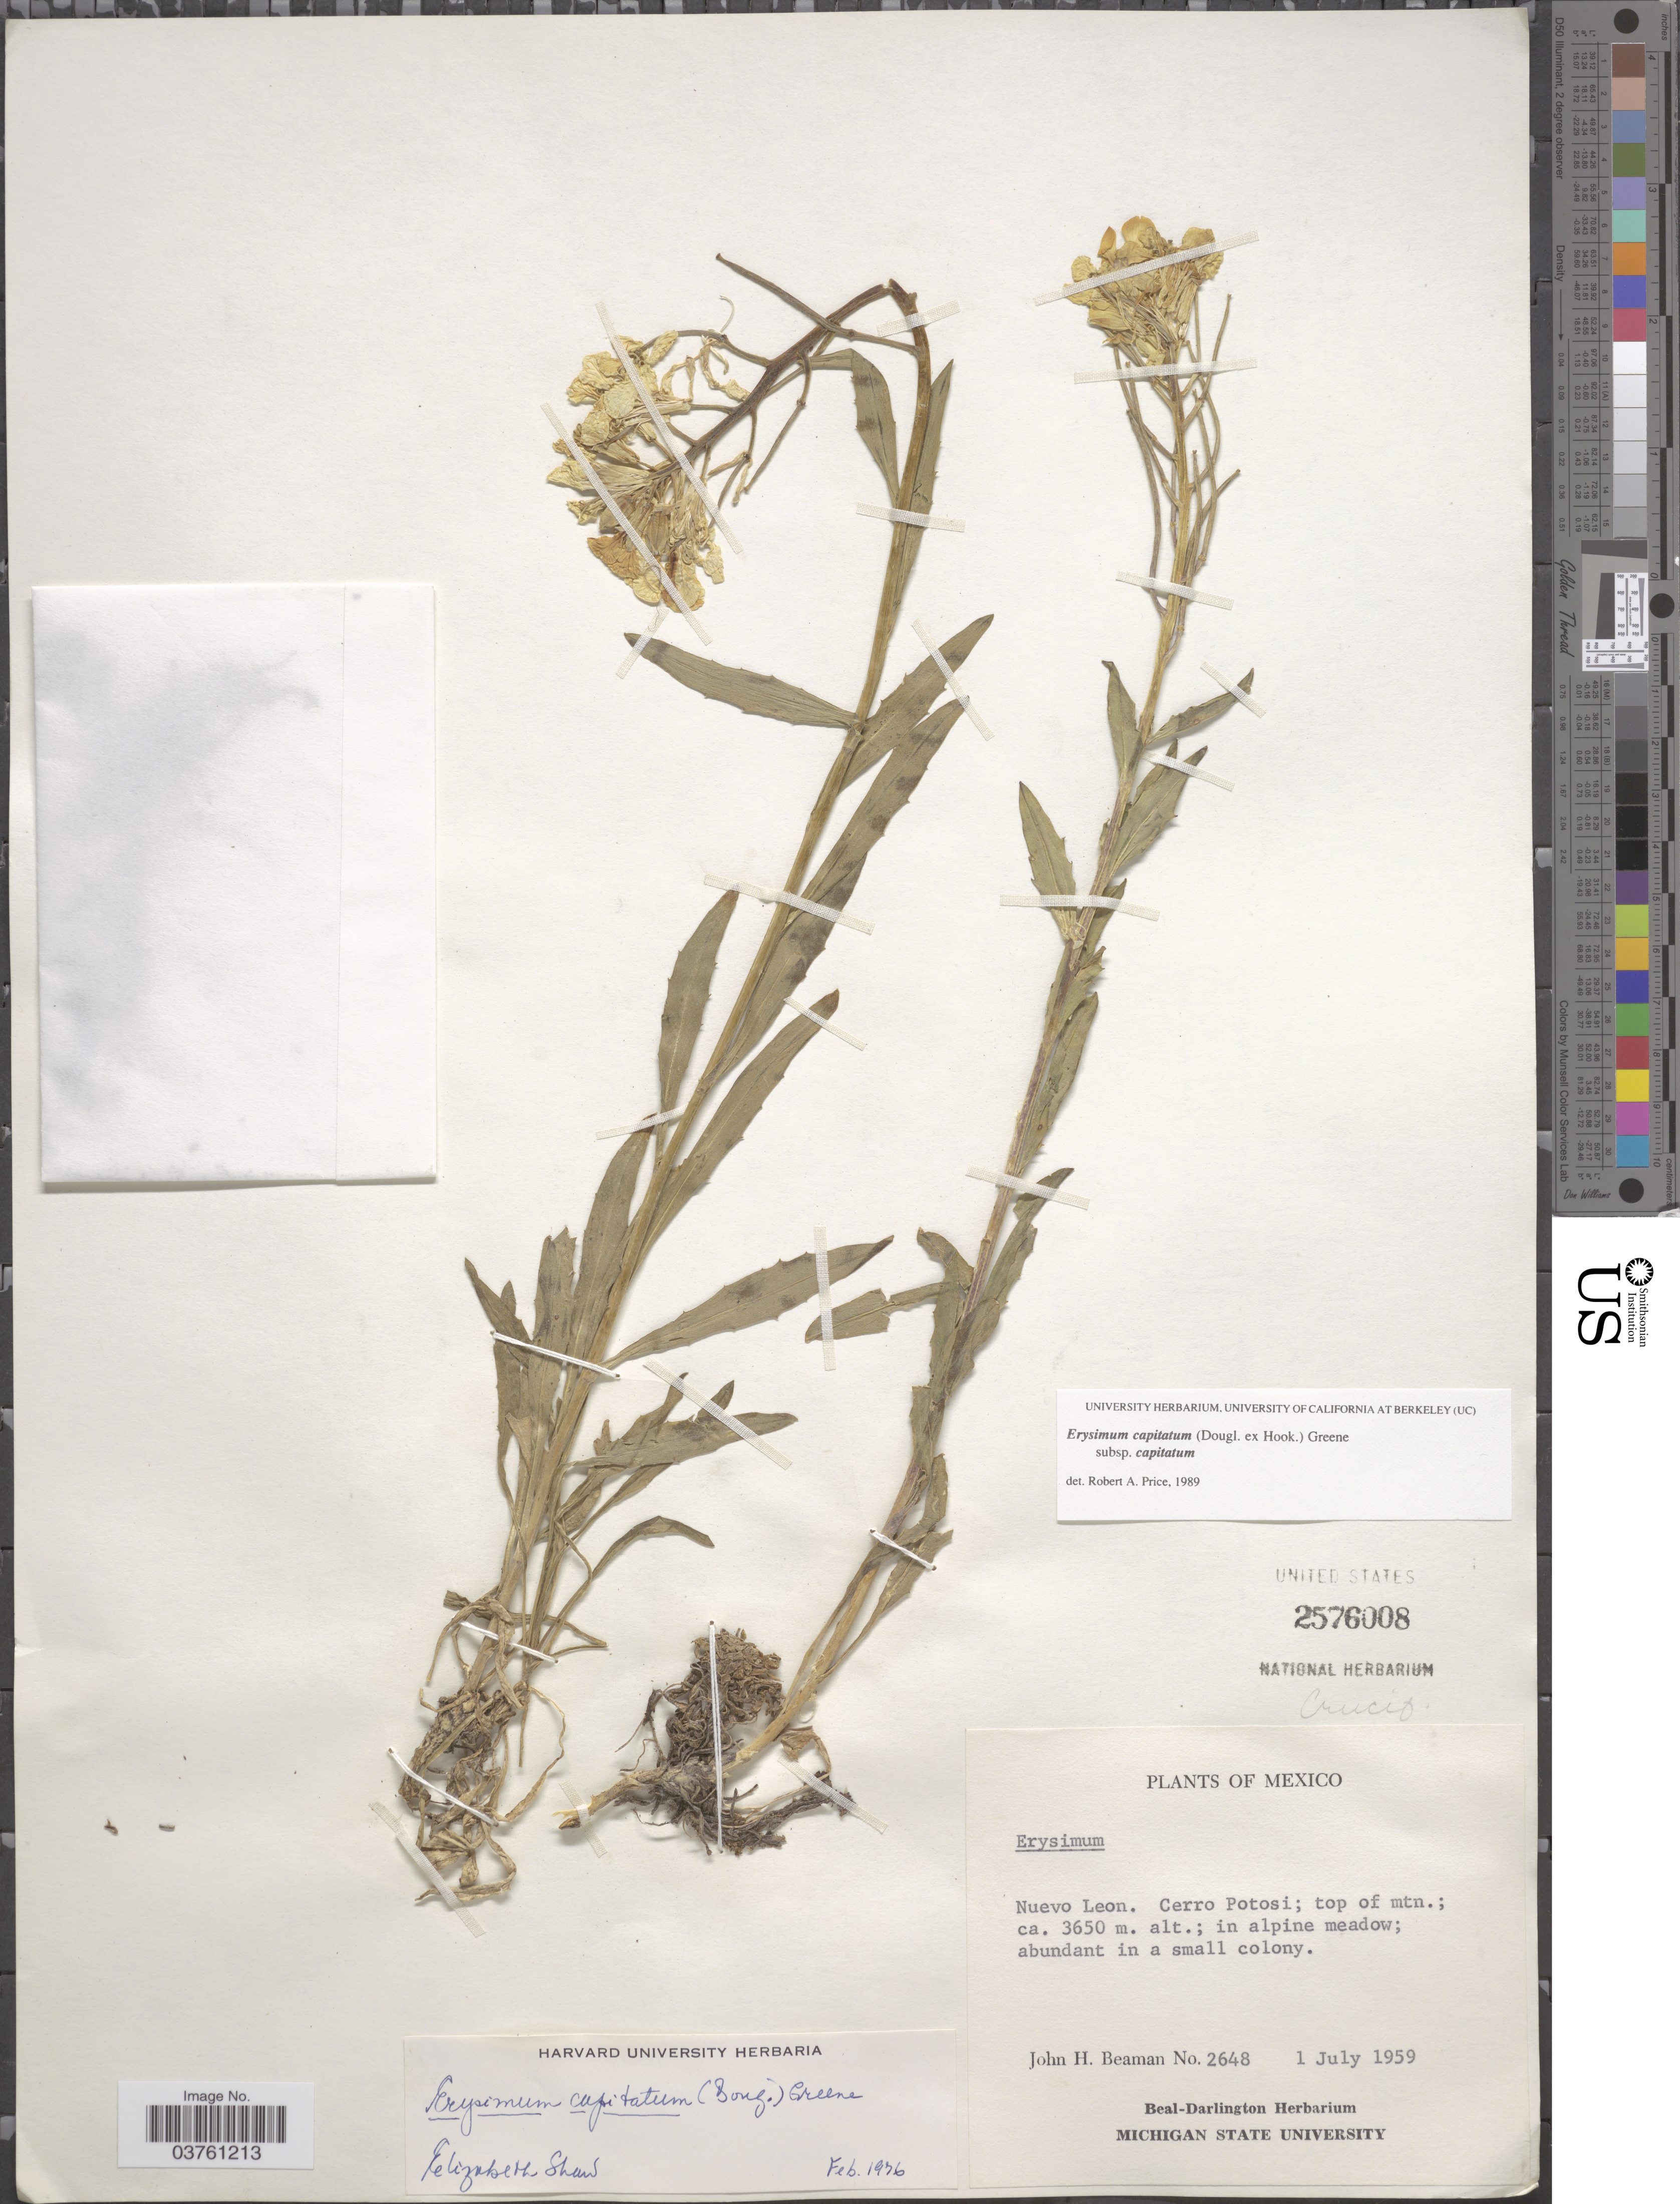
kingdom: Plantae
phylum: Tracheophyta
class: Magnoliopsida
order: Brassicales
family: Brassicaceae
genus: Erysimum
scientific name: Erysimum capitatum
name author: (Douglas ex Hook.) Greene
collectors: J. H. Beaman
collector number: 2648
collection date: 1959-07-01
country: Mexico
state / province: Nuevo León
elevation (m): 3650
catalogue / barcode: US 2576008